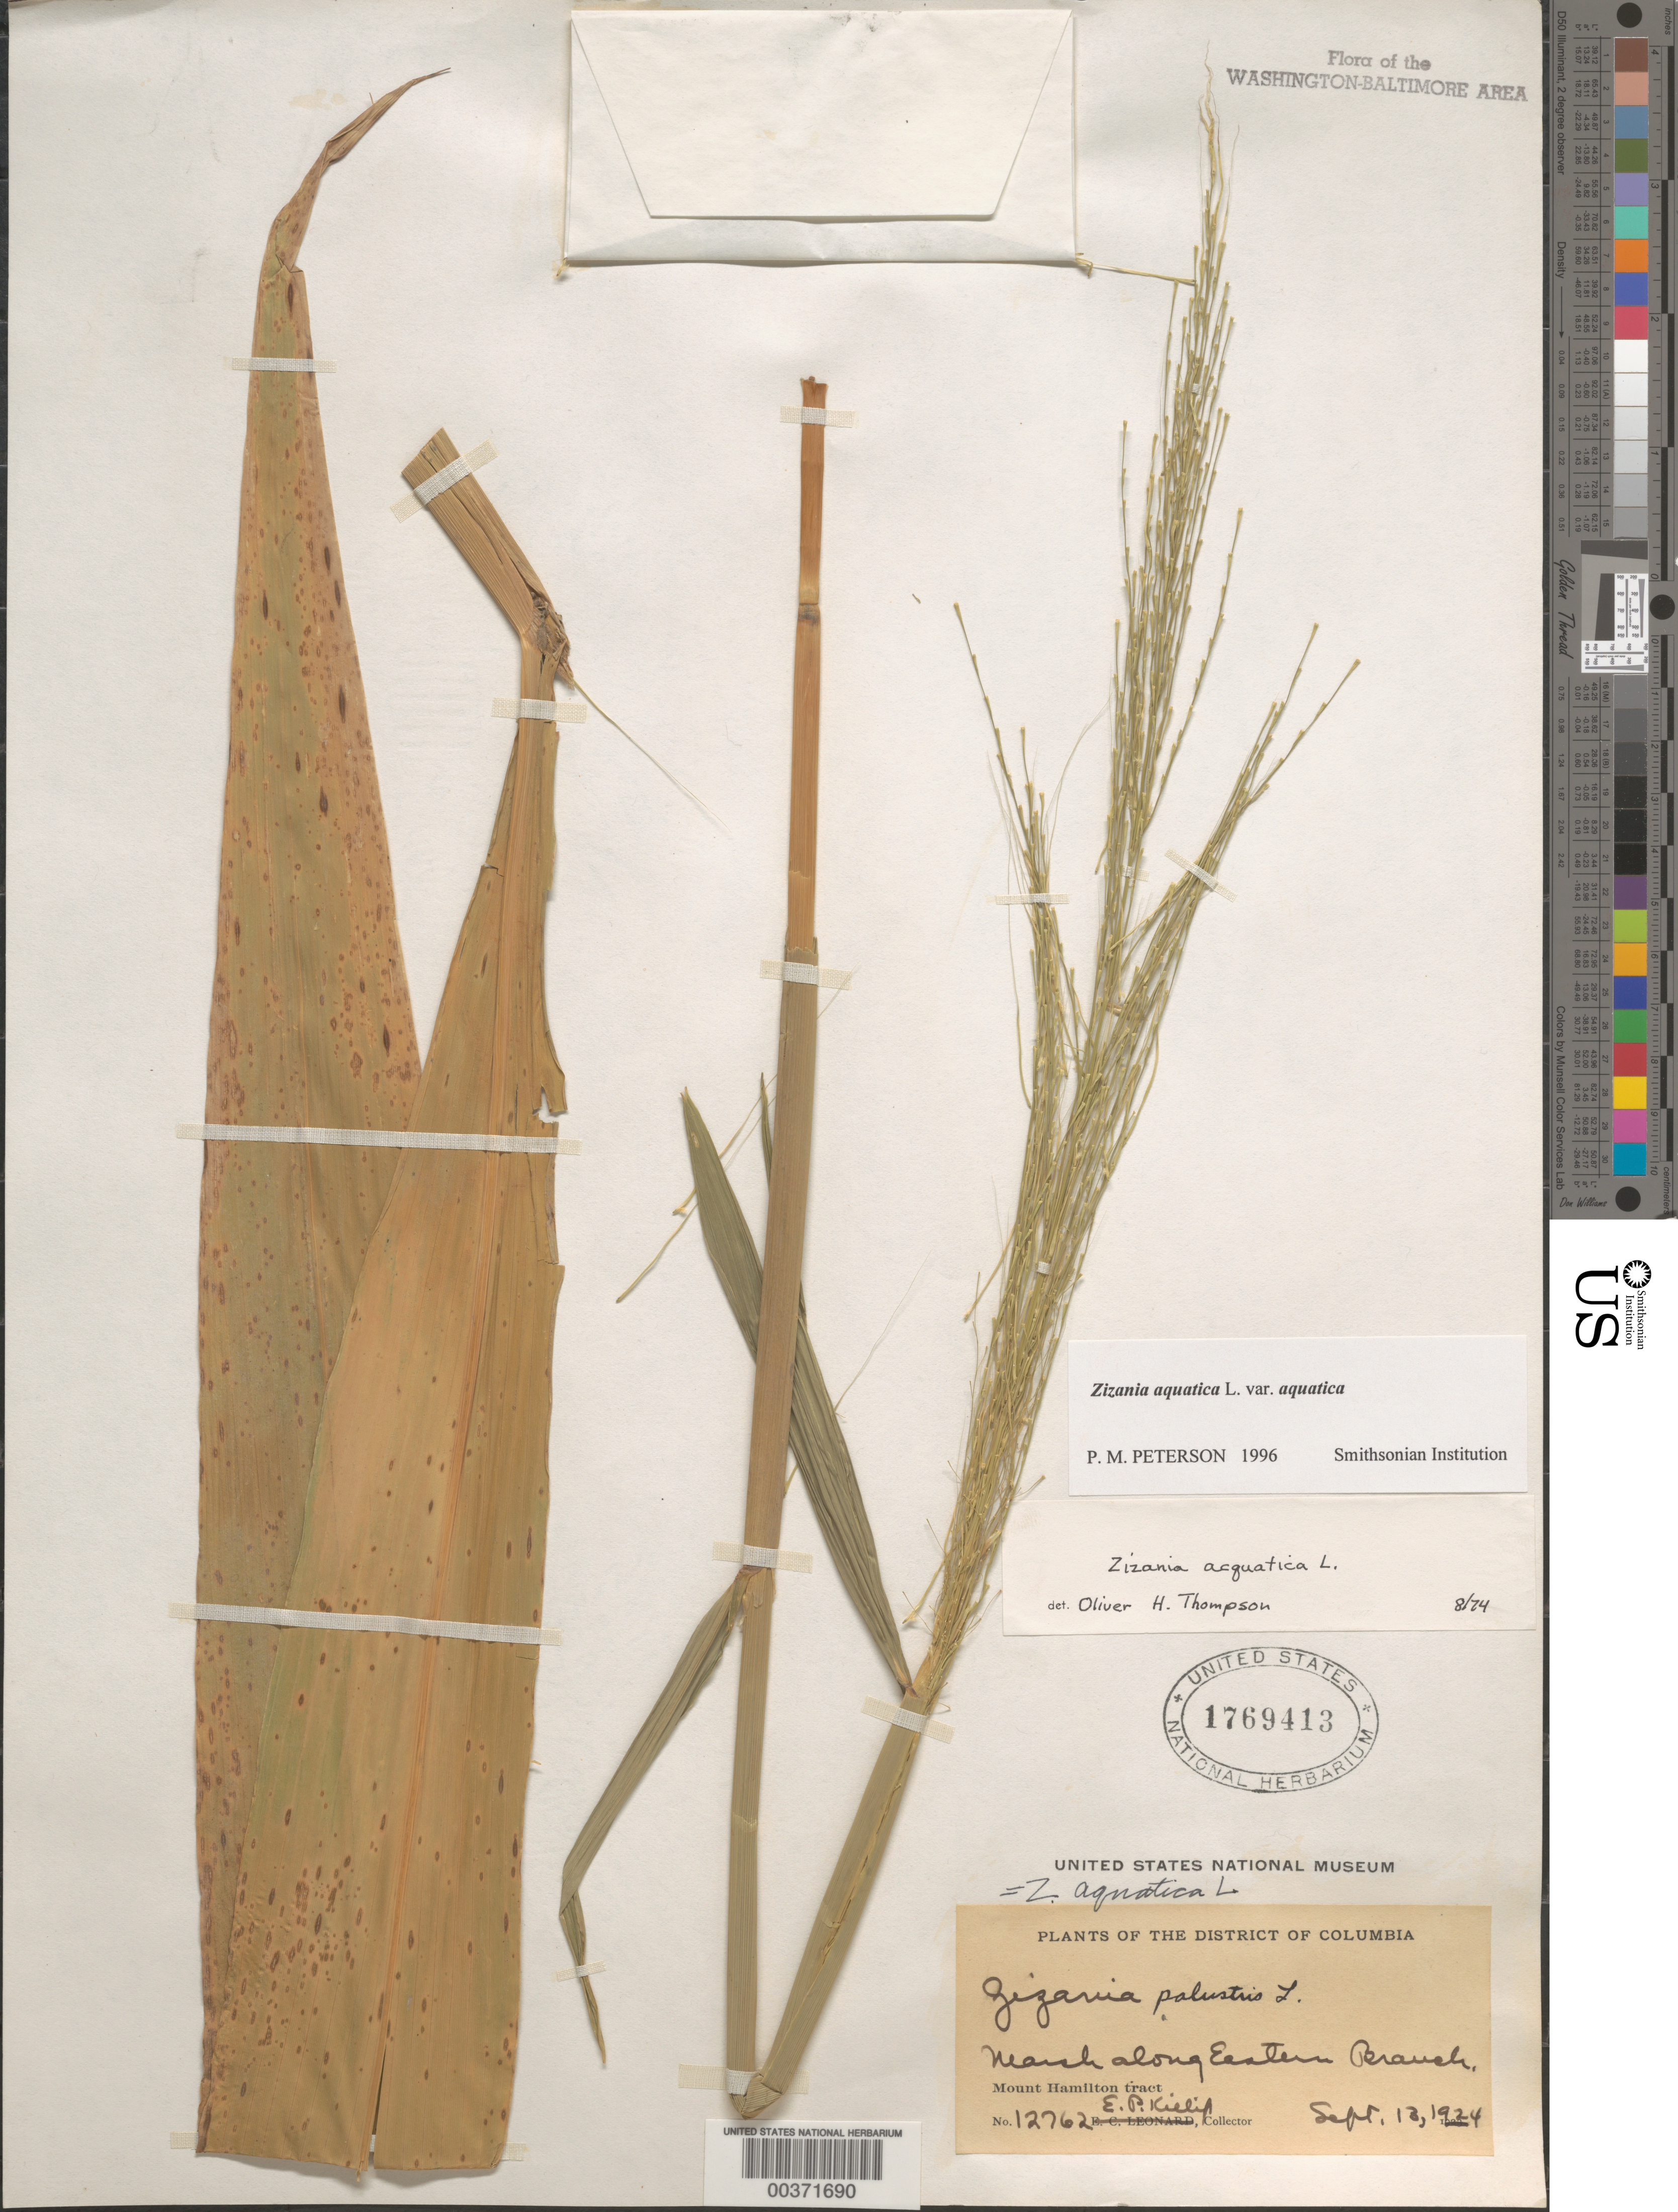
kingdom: Plantae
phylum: Tracheophyta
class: Liliopsida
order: Poales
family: Poaceae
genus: Zizania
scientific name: Zizania aquatica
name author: L.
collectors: E. P. Killip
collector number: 12762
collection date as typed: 13 Sep 1924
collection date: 1924-09-13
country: United States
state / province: District of Columbia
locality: Eastern Branch, Mount Hamilton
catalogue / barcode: US 1769413